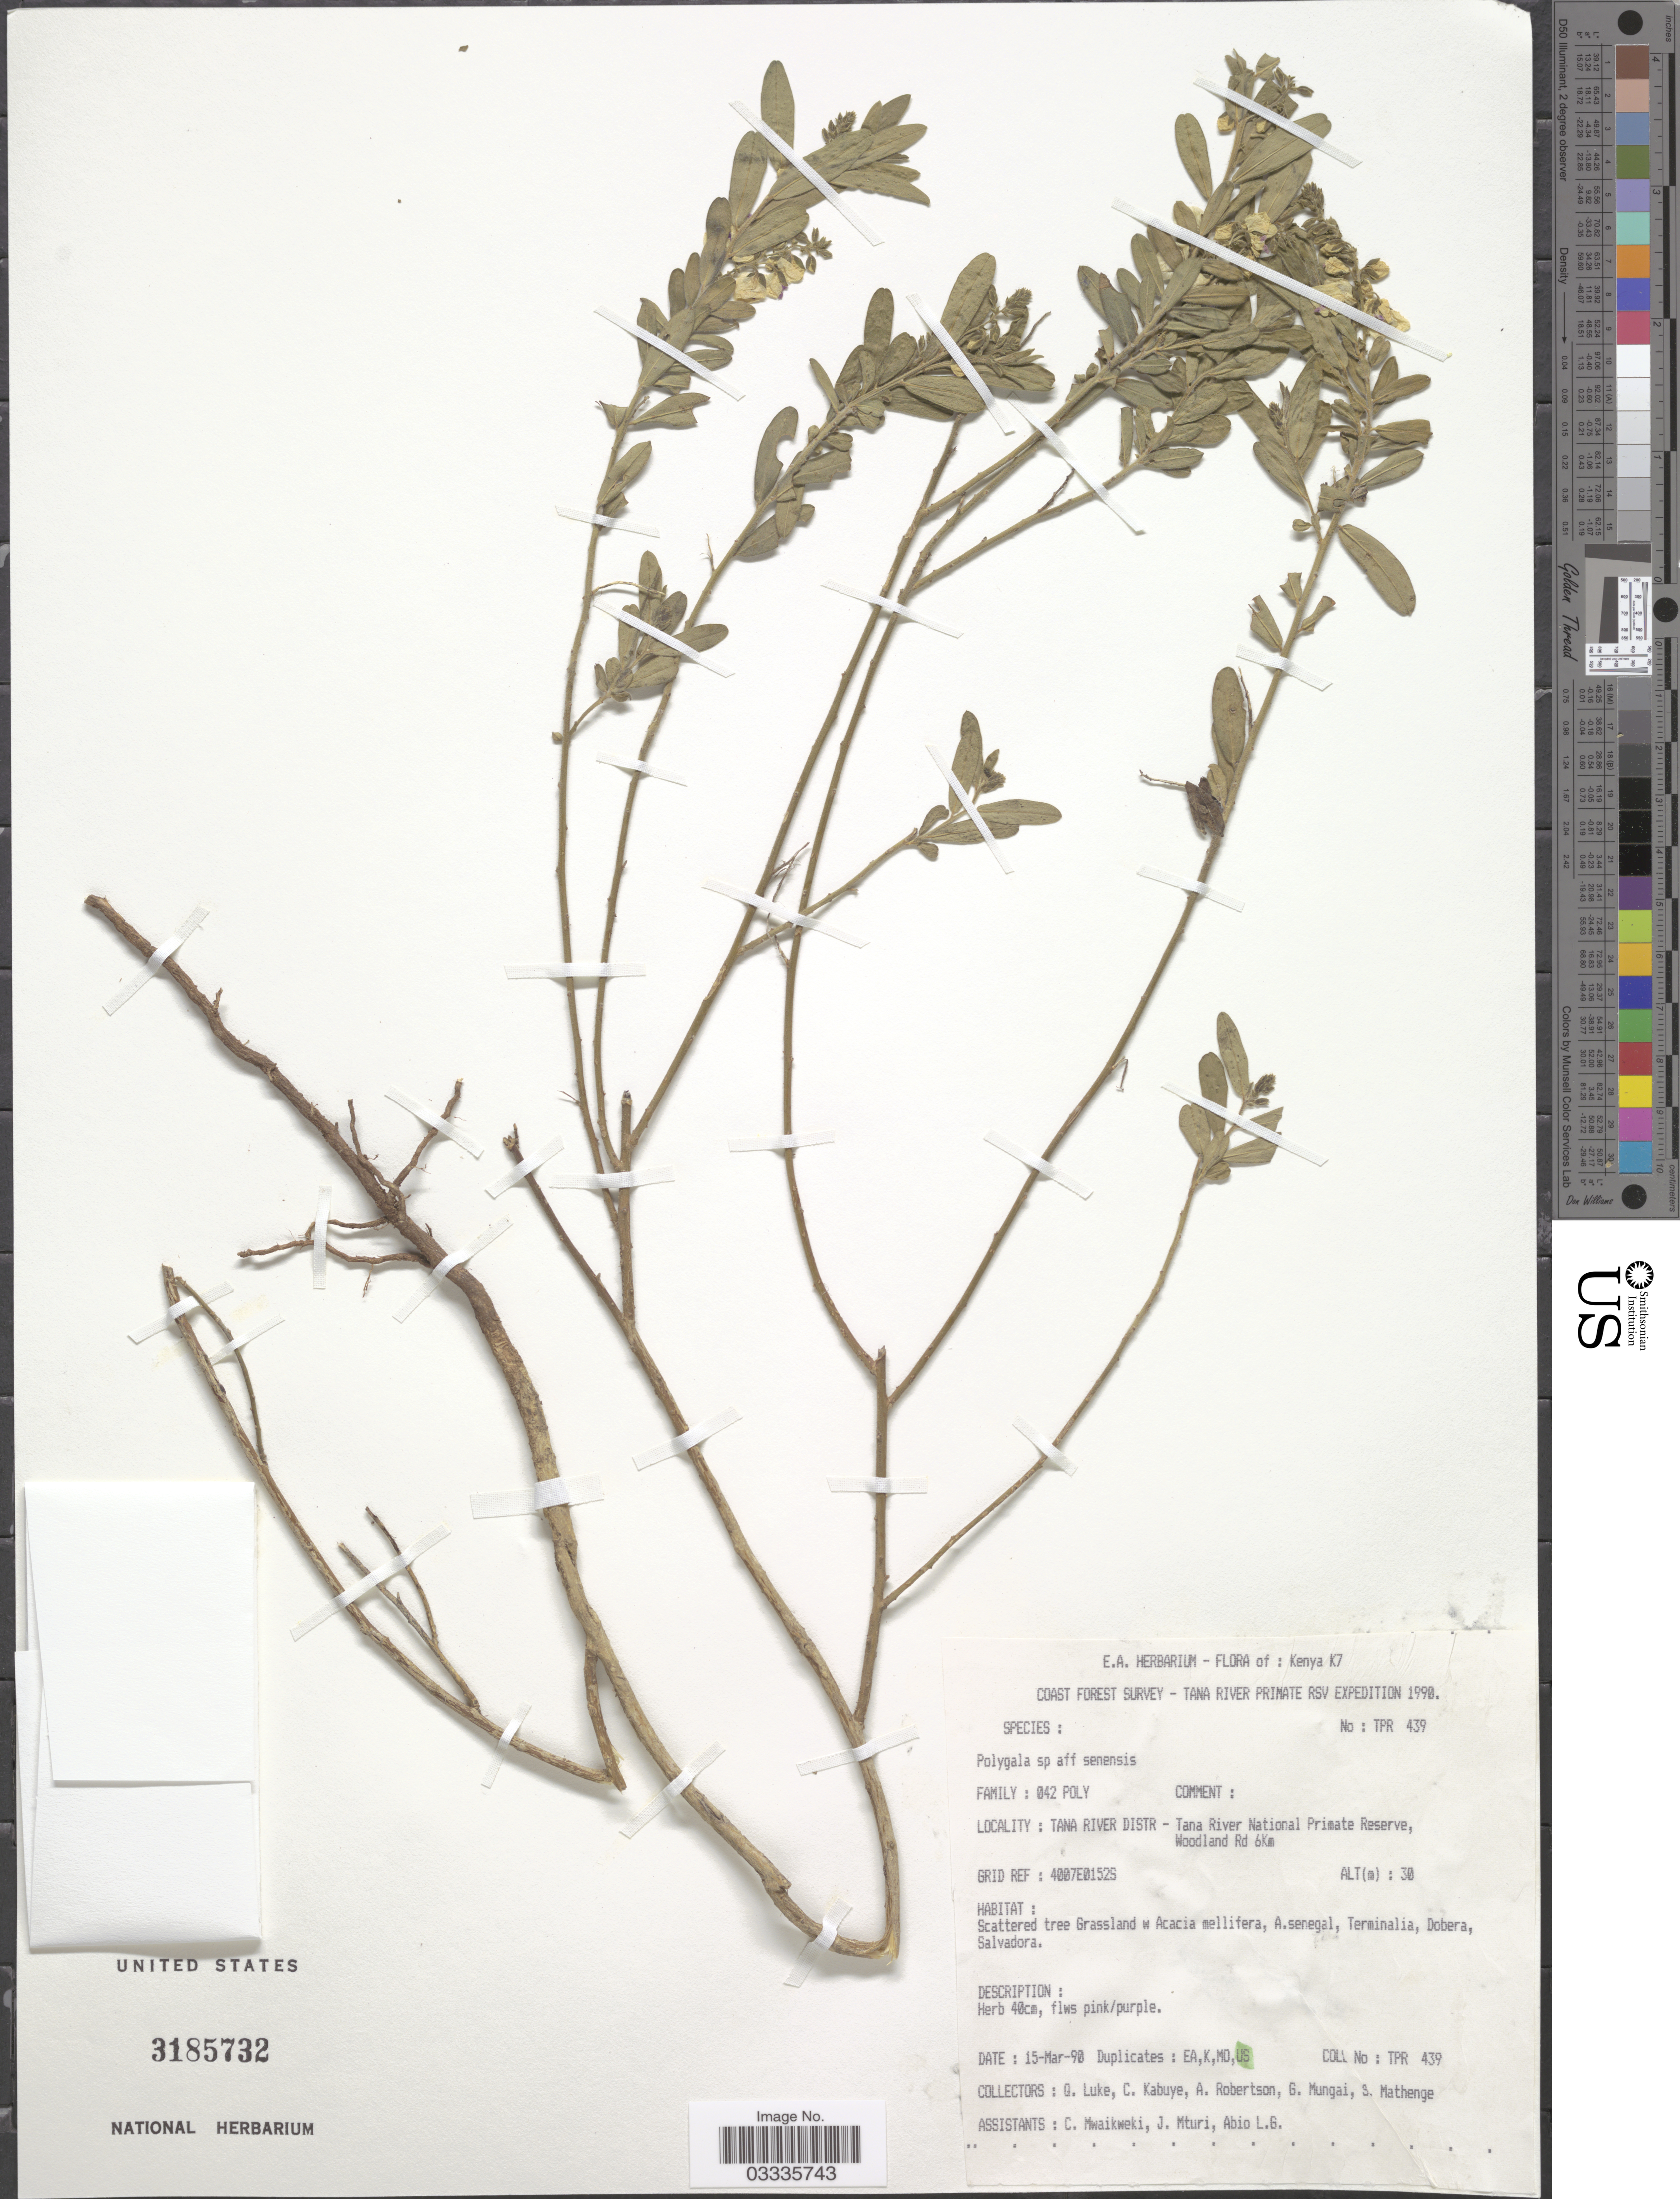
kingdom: Plantae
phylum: Tracheophyta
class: Magnoliopsida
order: Fabales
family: Polygalaceae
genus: Polygala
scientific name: Polygala senensis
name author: Klotzsch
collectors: G. Luke, C. Kabuye, A. Robertson, G. Mungai & et al.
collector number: TPR 439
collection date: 1990-03-15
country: Kenya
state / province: Tana River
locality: K7. Tana River Distr - Tana River National Primate Reserve, Woodland Rd 6Km.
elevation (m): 30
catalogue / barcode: US 3185732